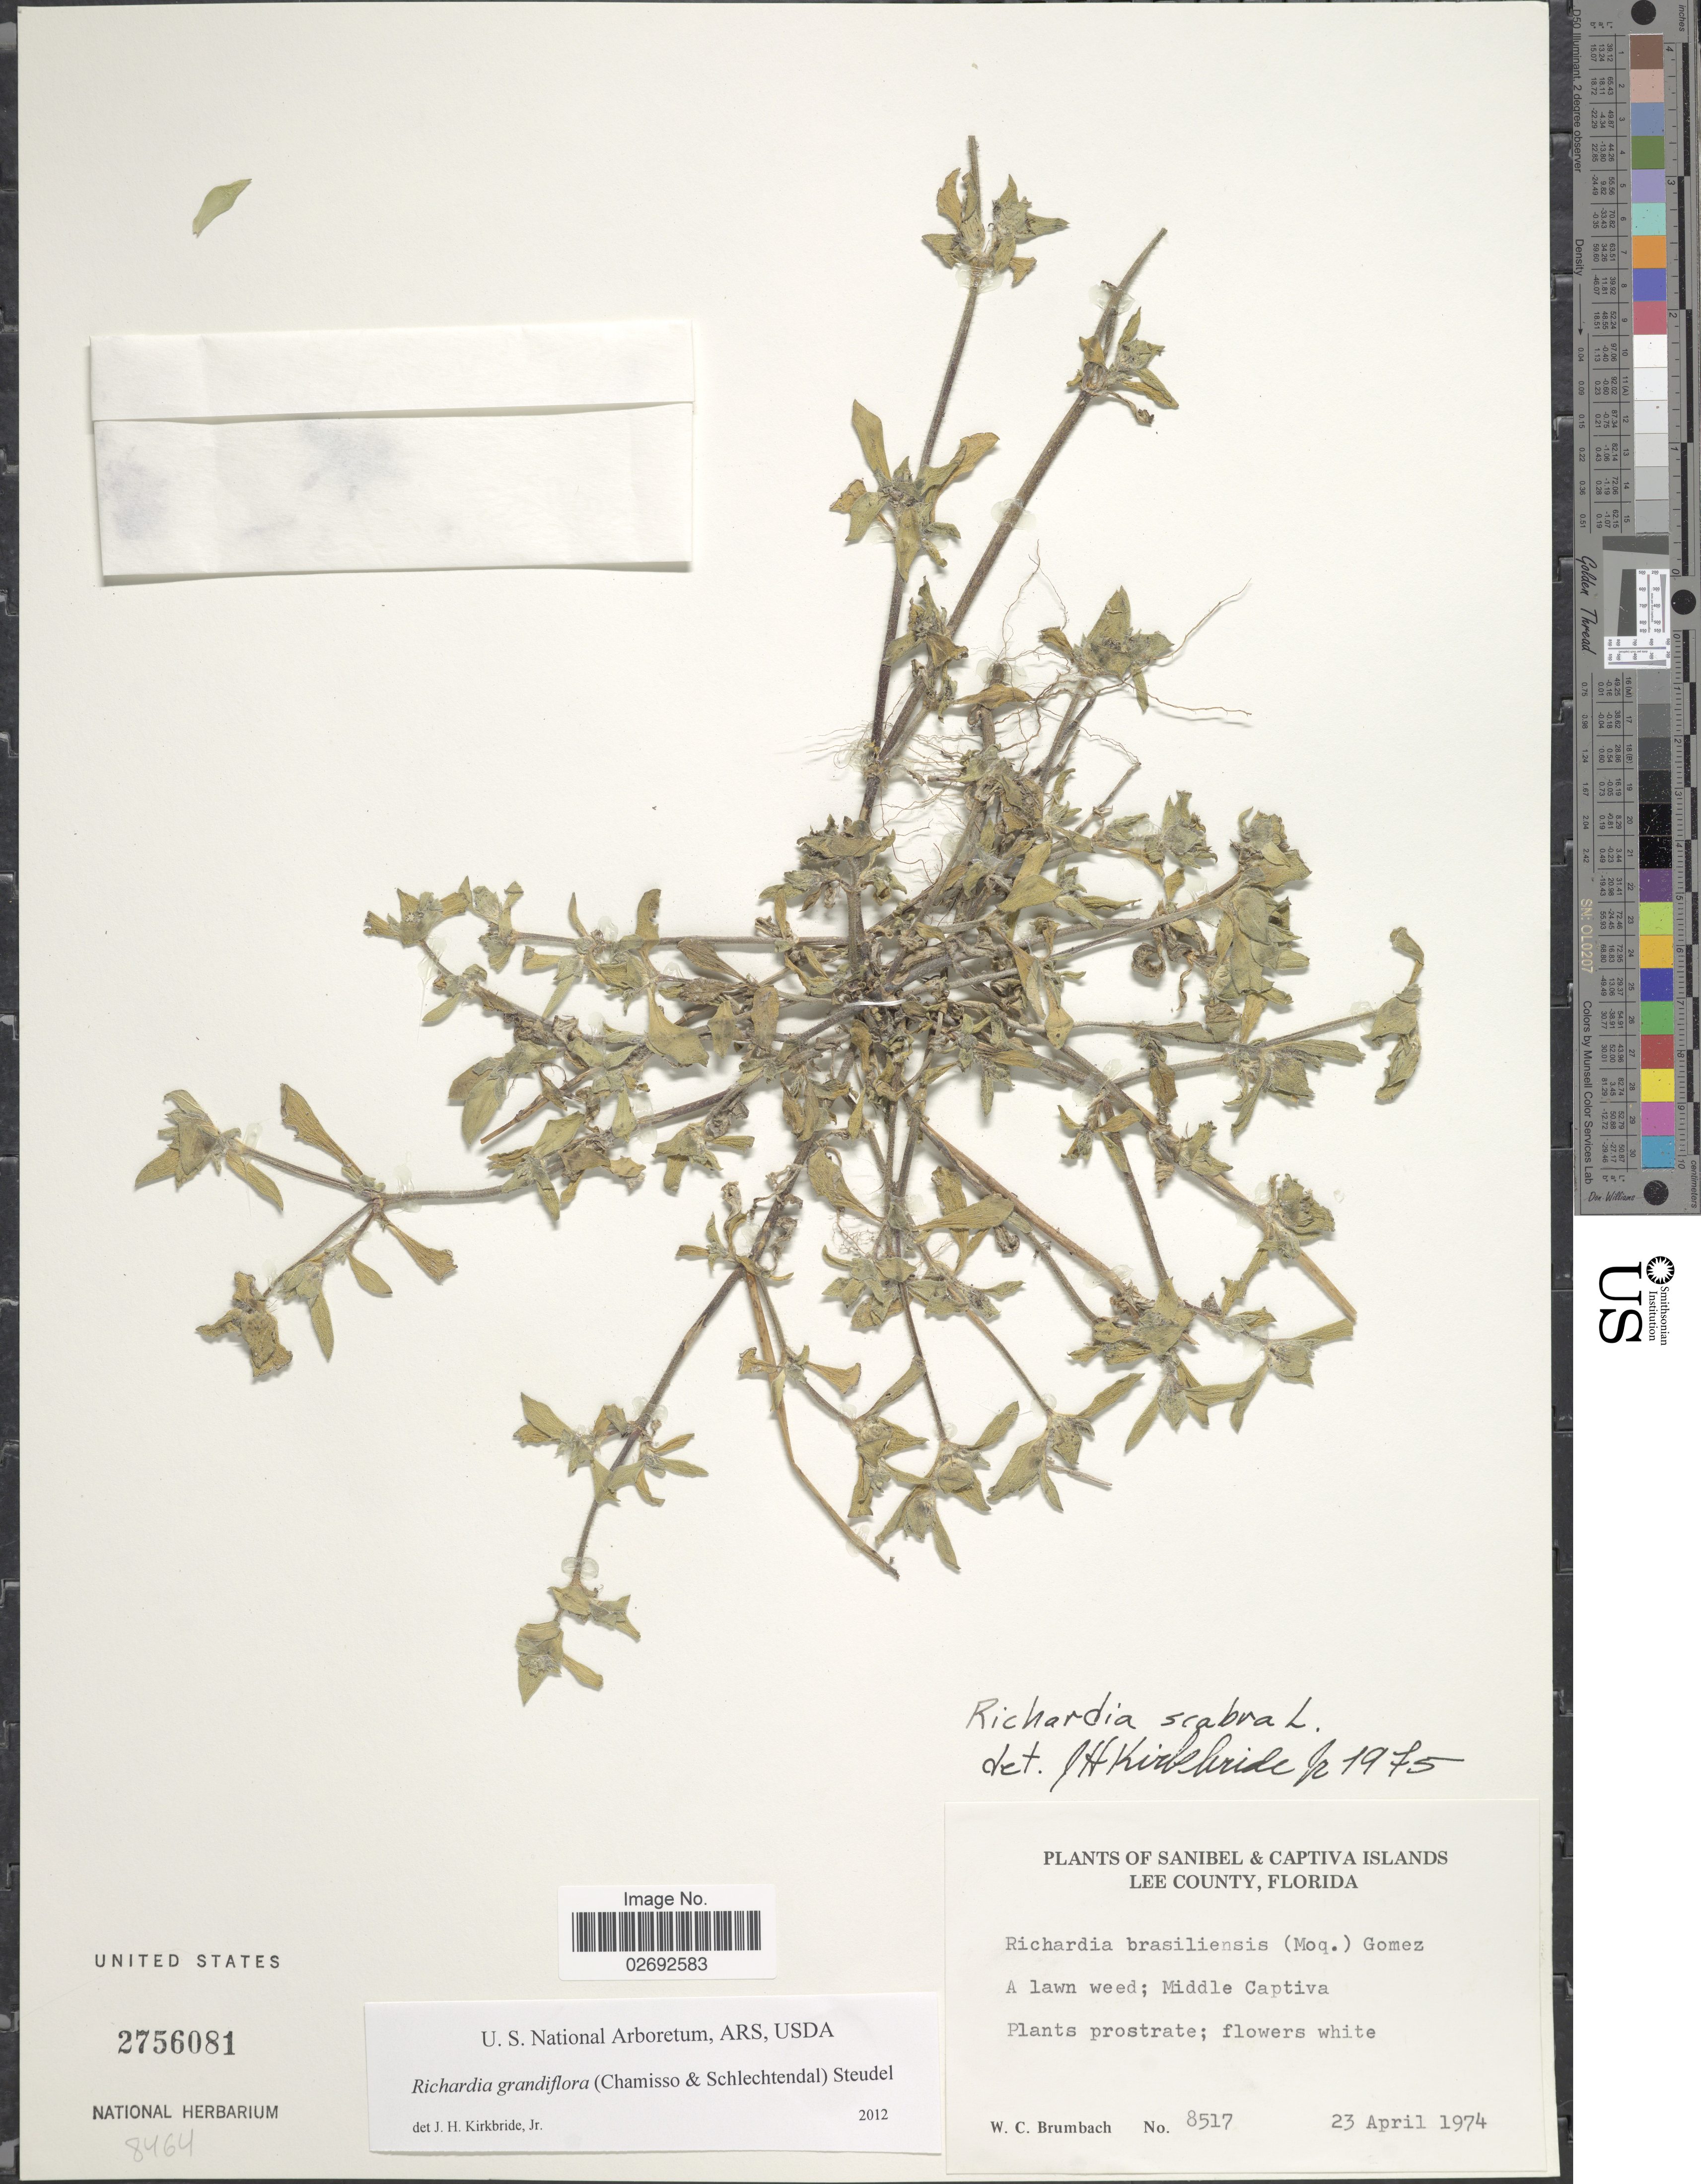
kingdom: Plantae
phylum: Tracheophyta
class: Magnoliopsida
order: Gentianales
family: Rubiaceae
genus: Richardia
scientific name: Richardia grandiflora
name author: (Cham. & Schltdl.) Steud.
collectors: W. C. Brumbach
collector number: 8517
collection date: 1974-04-23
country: United States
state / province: Florida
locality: Sanibel & Captiva Islands, Lee County, Middle Captiva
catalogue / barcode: US 2756081